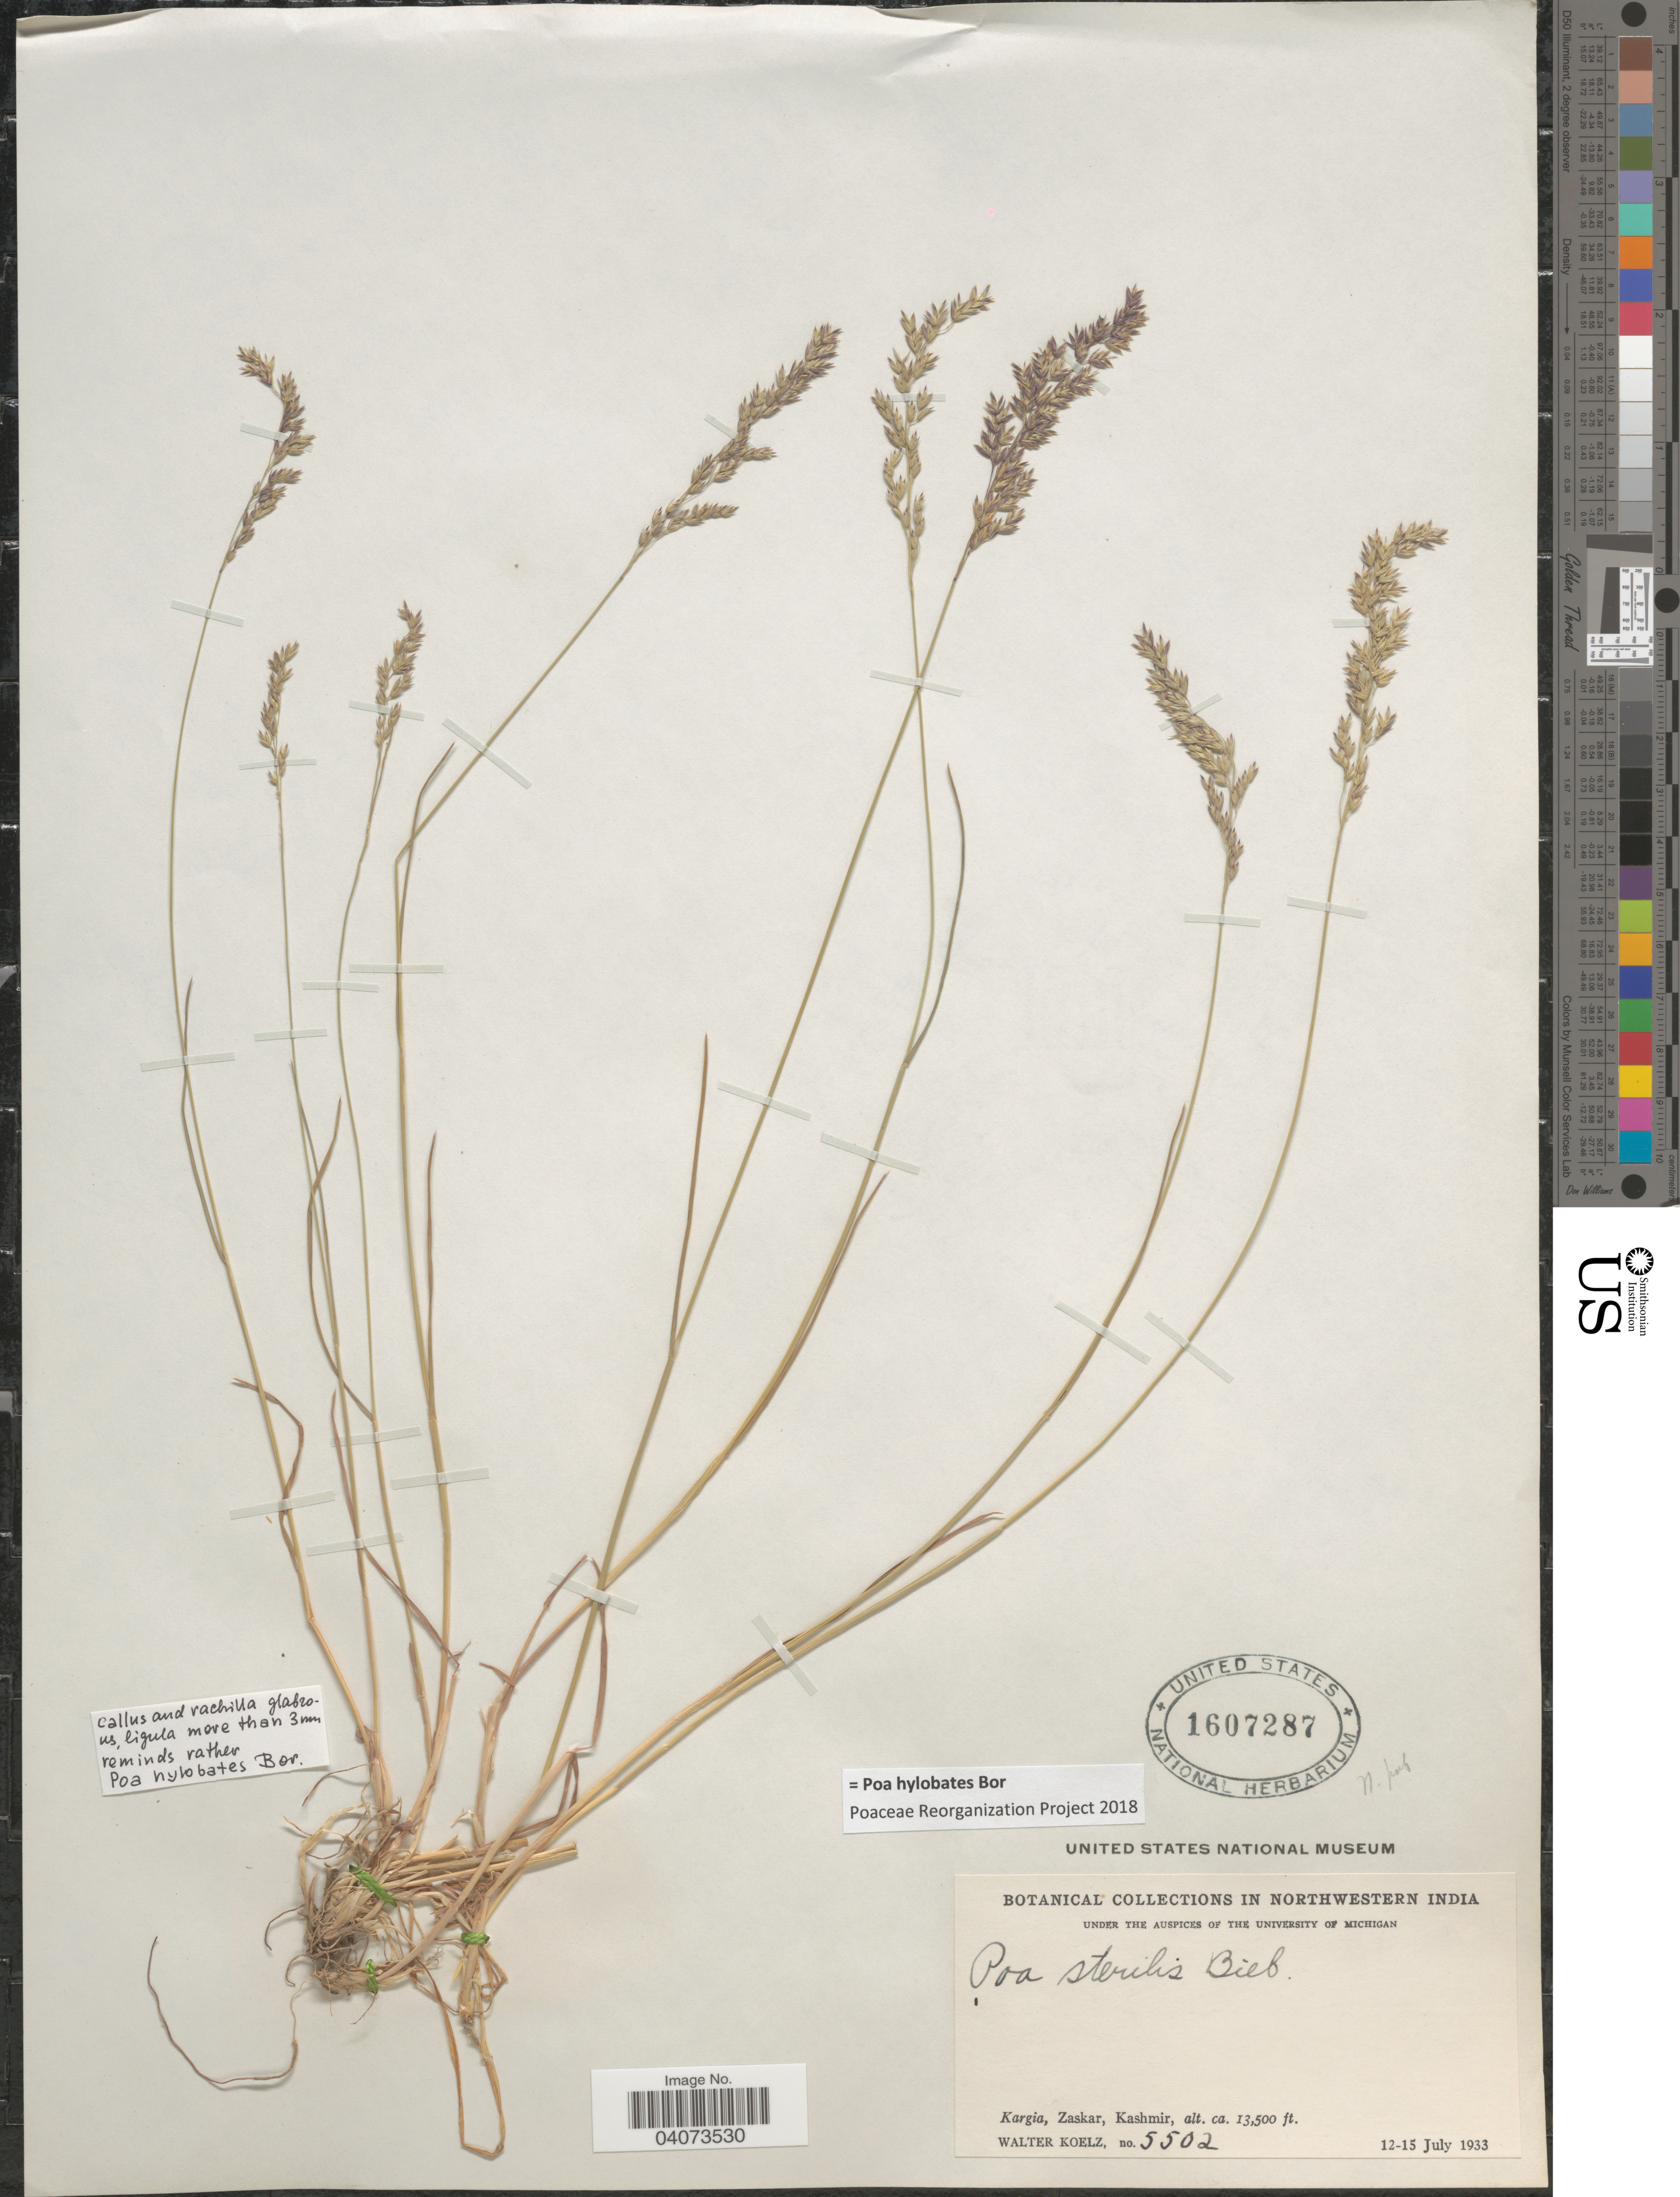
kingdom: Plantae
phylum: Tracheophyta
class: Liliopsida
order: Poales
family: Poaceae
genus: Poa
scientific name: Poa hylobates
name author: Bor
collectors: W. N. Koelz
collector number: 5502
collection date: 1933-07-12/1933-07-15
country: India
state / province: Jammu and Kashmir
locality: Northwestern India. Kargia, Zaskar, Kashmir.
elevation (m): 4115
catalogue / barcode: US 1607287